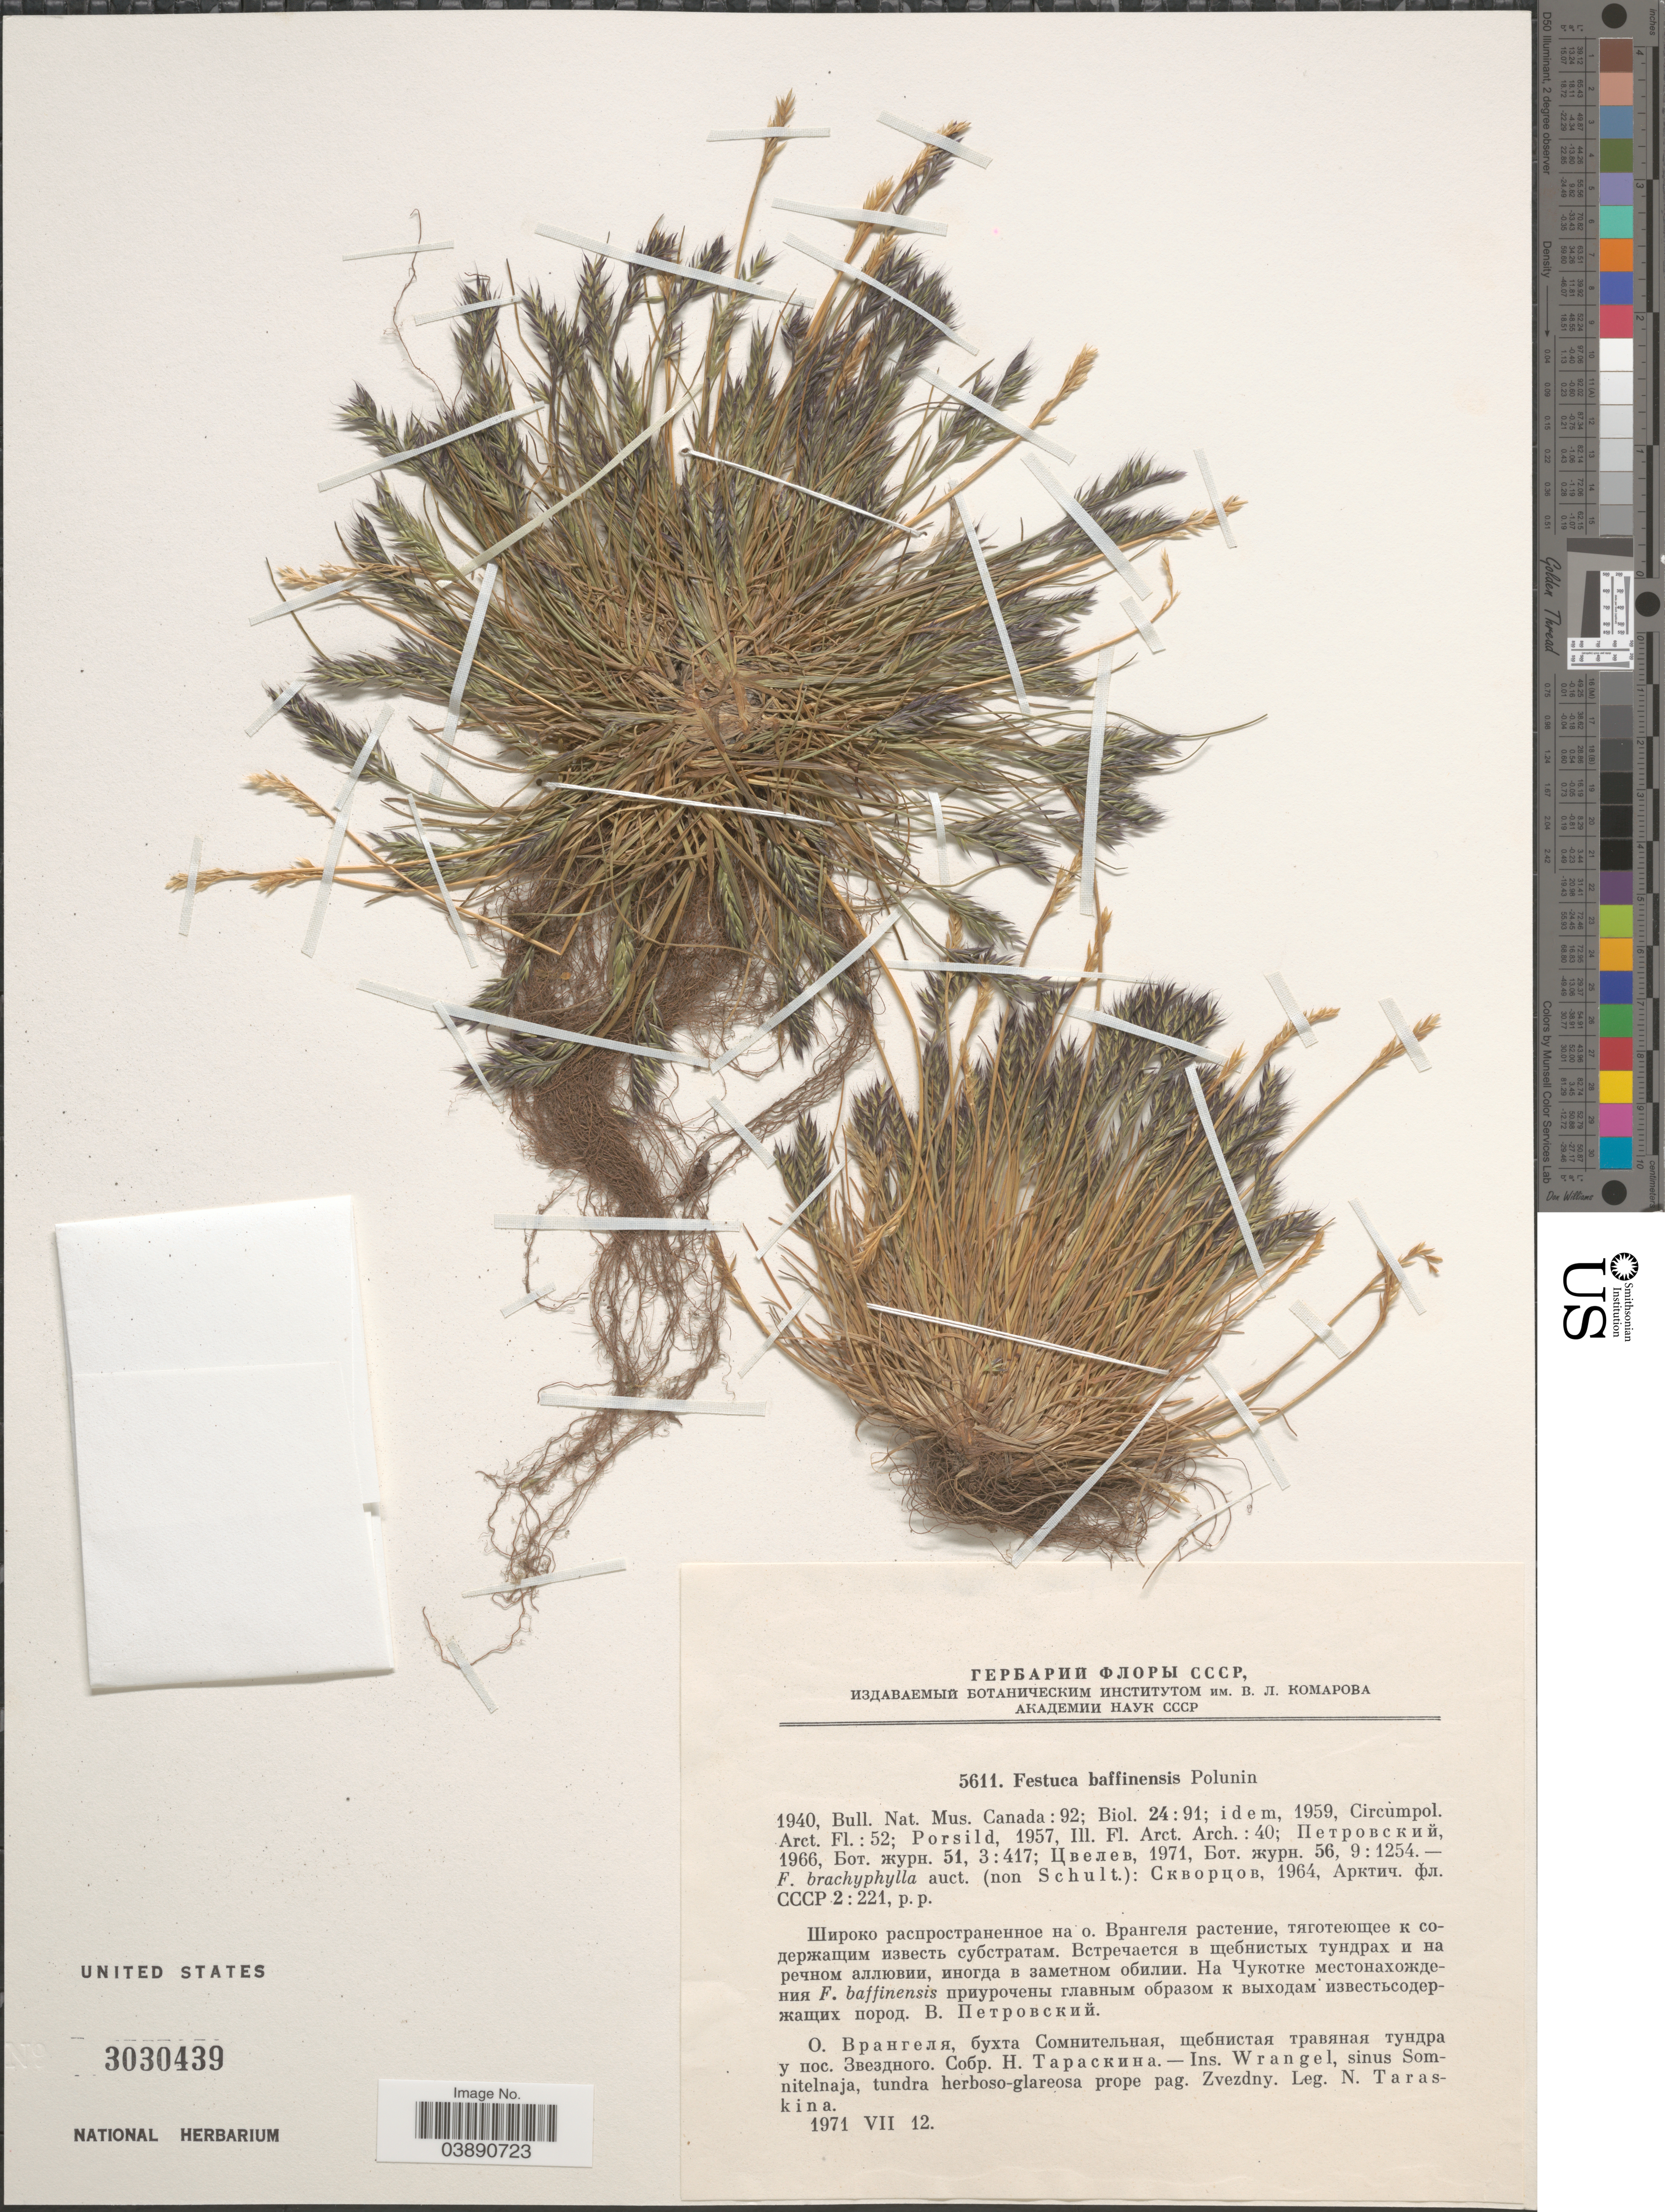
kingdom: Plantae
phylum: Tracheophyta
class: Liliopsida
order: Poales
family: Poaceae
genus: Festuca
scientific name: Festuca baffinensis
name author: Polunin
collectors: N. Taraskina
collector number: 5611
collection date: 1971-07-12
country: Russian Federation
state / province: Chukotka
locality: Ins. Wrangel, sinus Somnitelnaja, tundra herboso-glareosa prope pag. Zvezdny.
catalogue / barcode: US 3030439